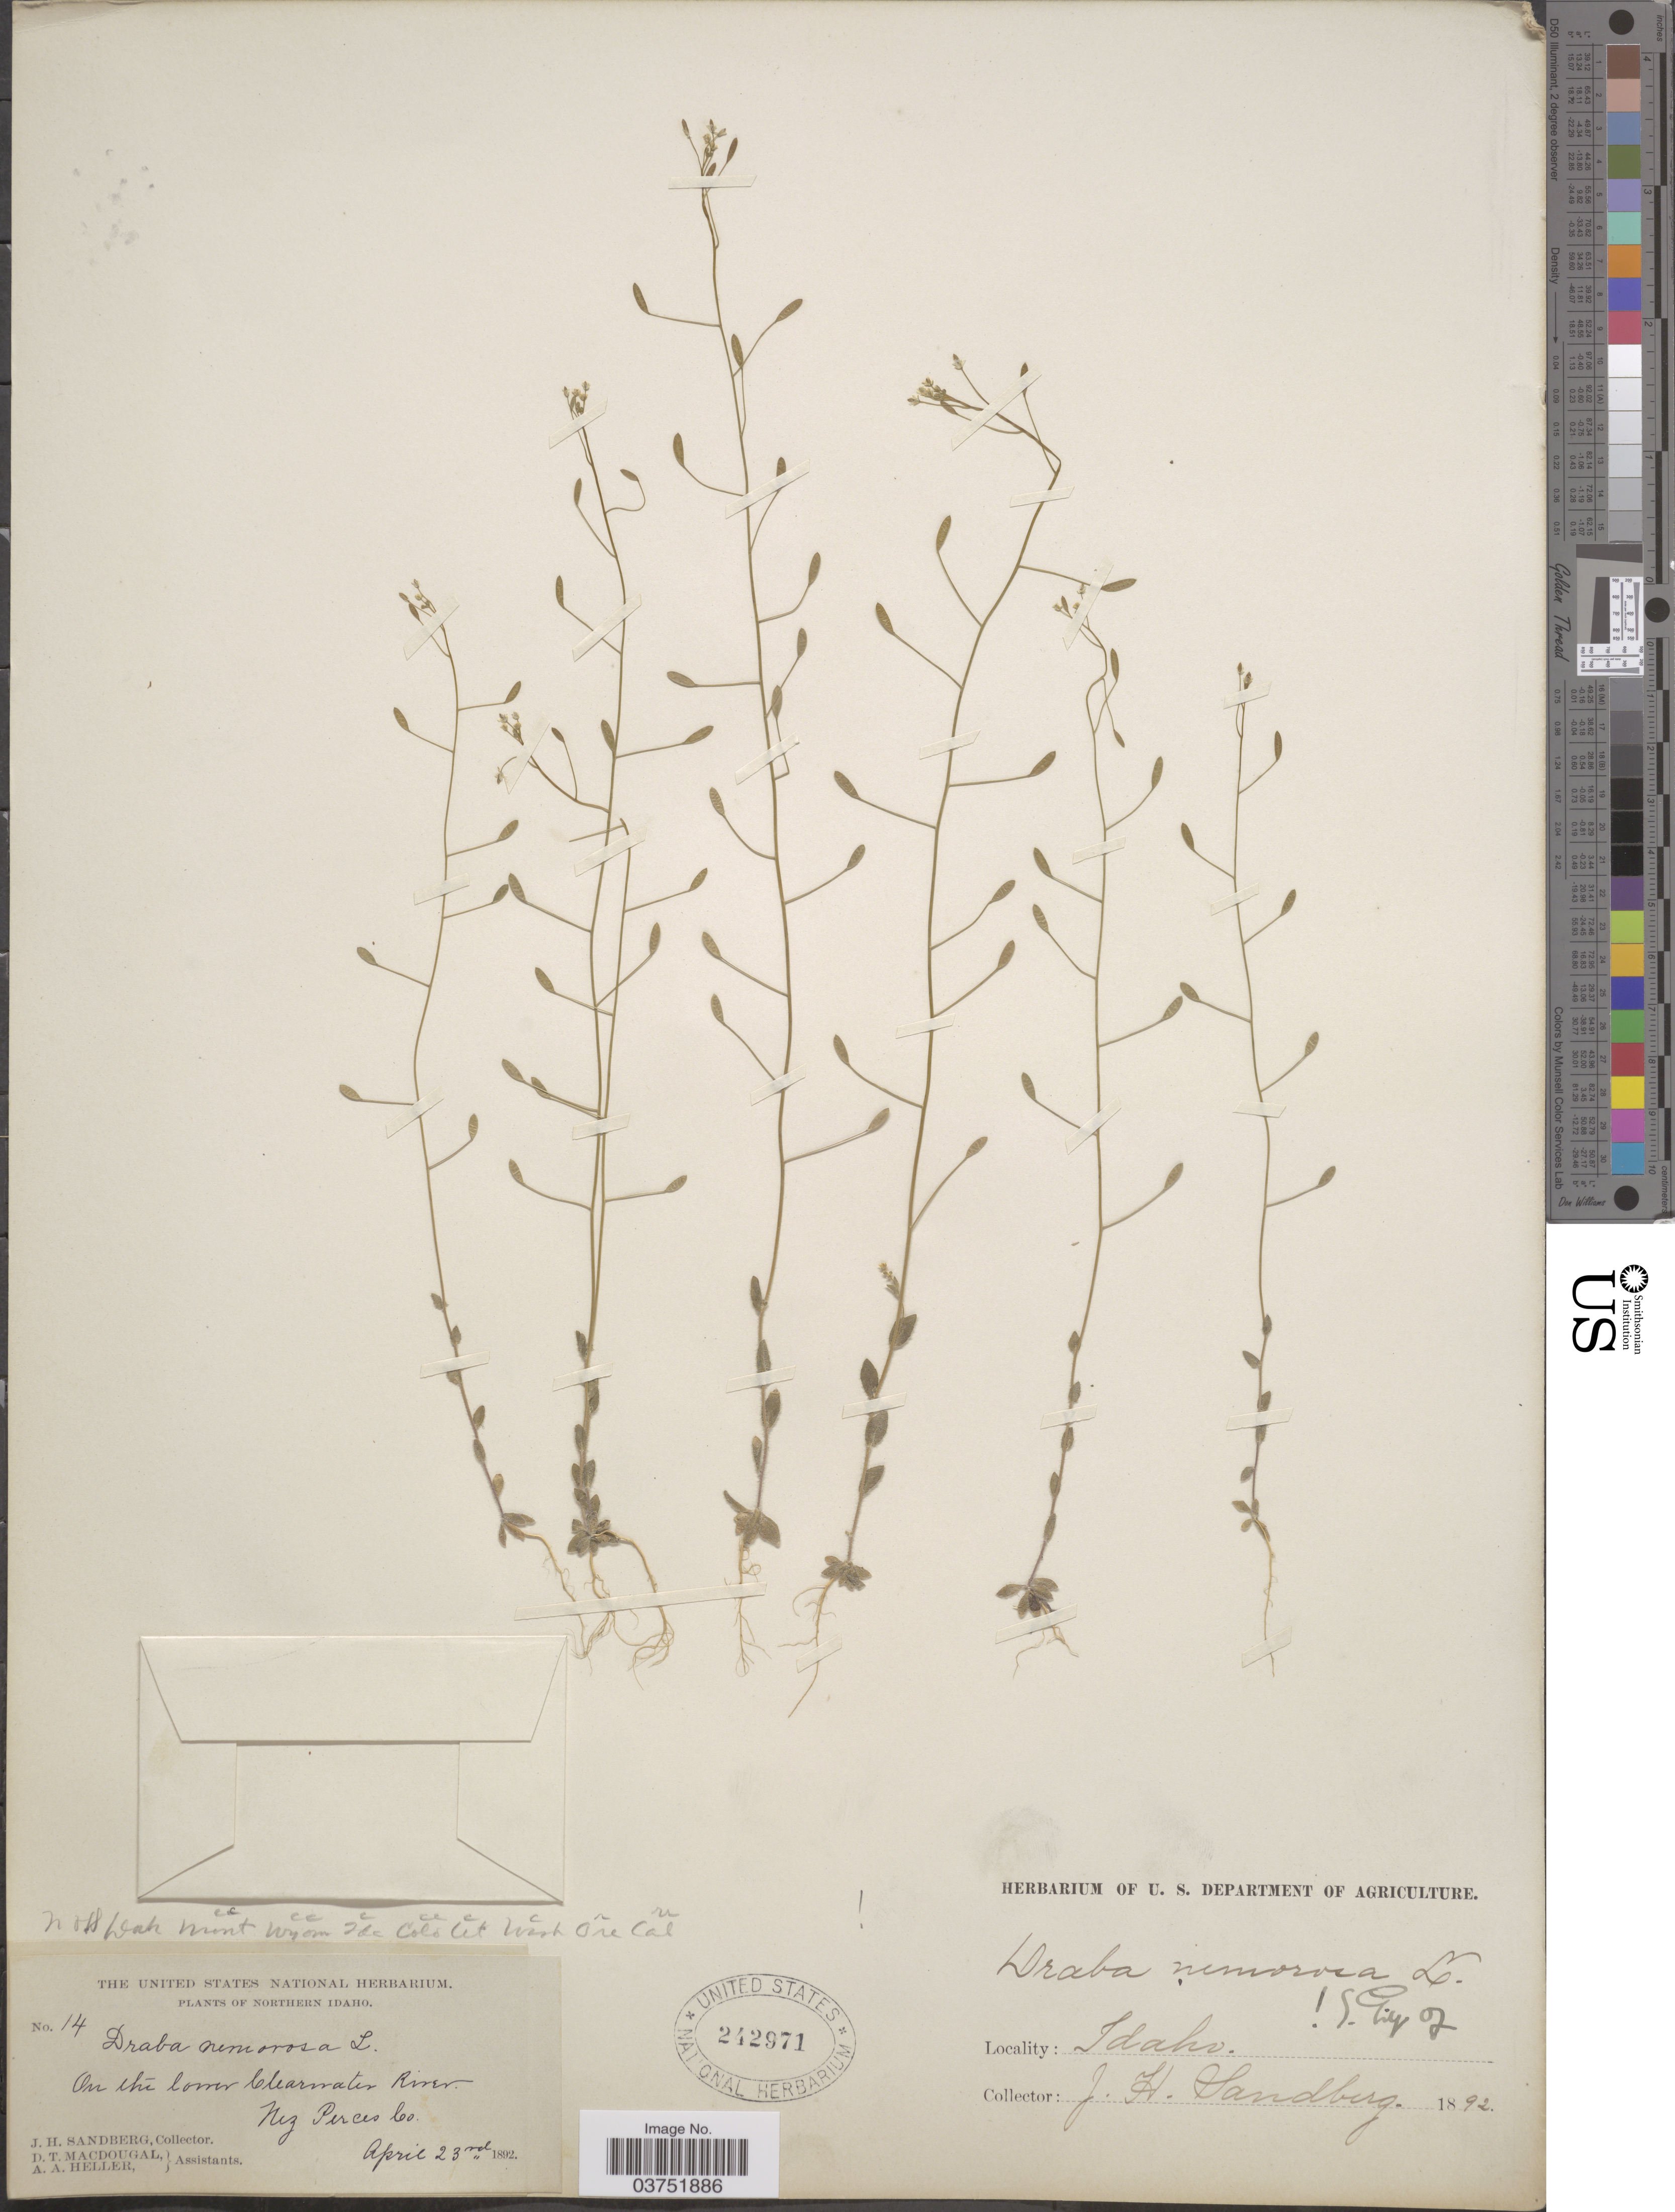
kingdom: Plantae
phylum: Tracheophyta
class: Magnoliopsida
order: Brassicales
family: Brassicaceae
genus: Draba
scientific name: Draba nemorosa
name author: L.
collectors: J. H. Sandberg, D. T. MacDougal & A. A. Heller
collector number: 14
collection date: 1892-04-23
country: United States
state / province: Idaho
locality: Northern Idaho. On the lower Clearwater River. Nez Perces Co.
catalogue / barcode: US 242971